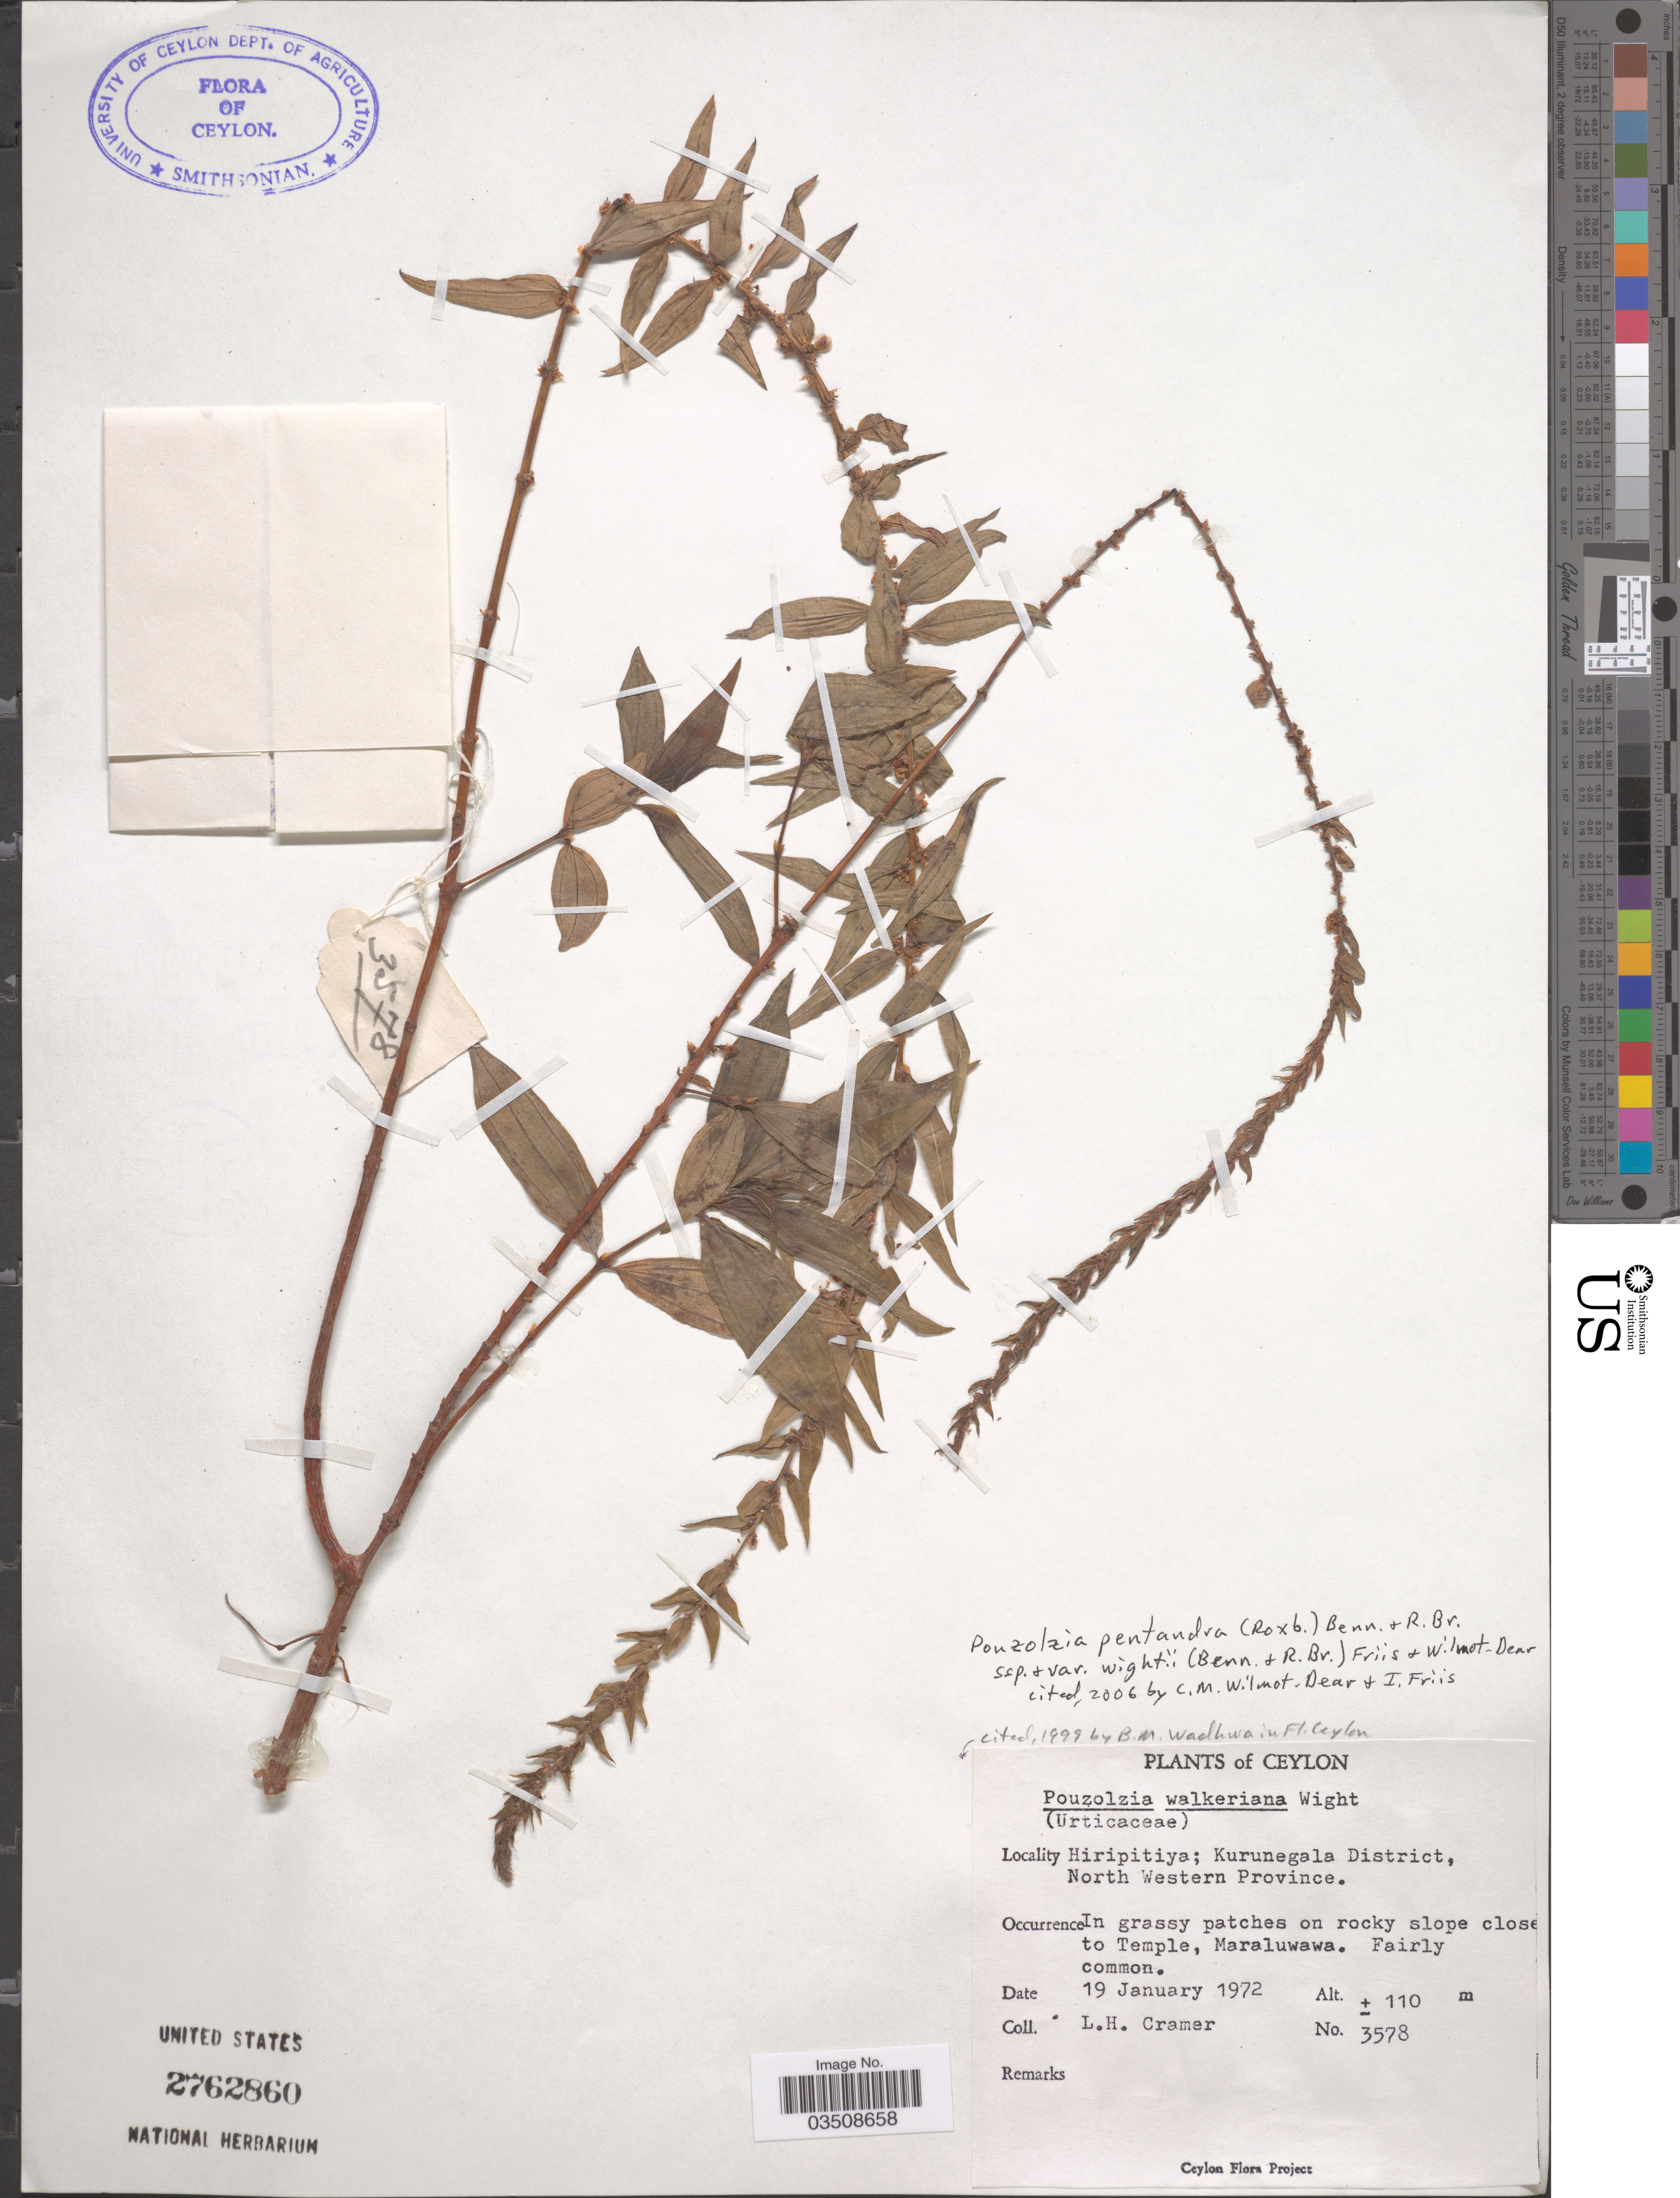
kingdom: Plantae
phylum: Tracheophyta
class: Magnoliopsida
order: Rosales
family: Urticaceae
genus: Gonostegia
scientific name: Gonostegia pentandra var. wightii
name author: (Benn.) Pull. & Karupp.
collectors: L. H. Cramer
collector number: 3578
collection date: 1972-01-19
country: Sri Lanka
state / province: North Western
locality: Ceylon. Hiripitiya; Kurunegala District. In grassy patches on rocky slopes close to Temple, Maraluwawa.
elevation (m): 110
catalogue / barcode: US 2762860